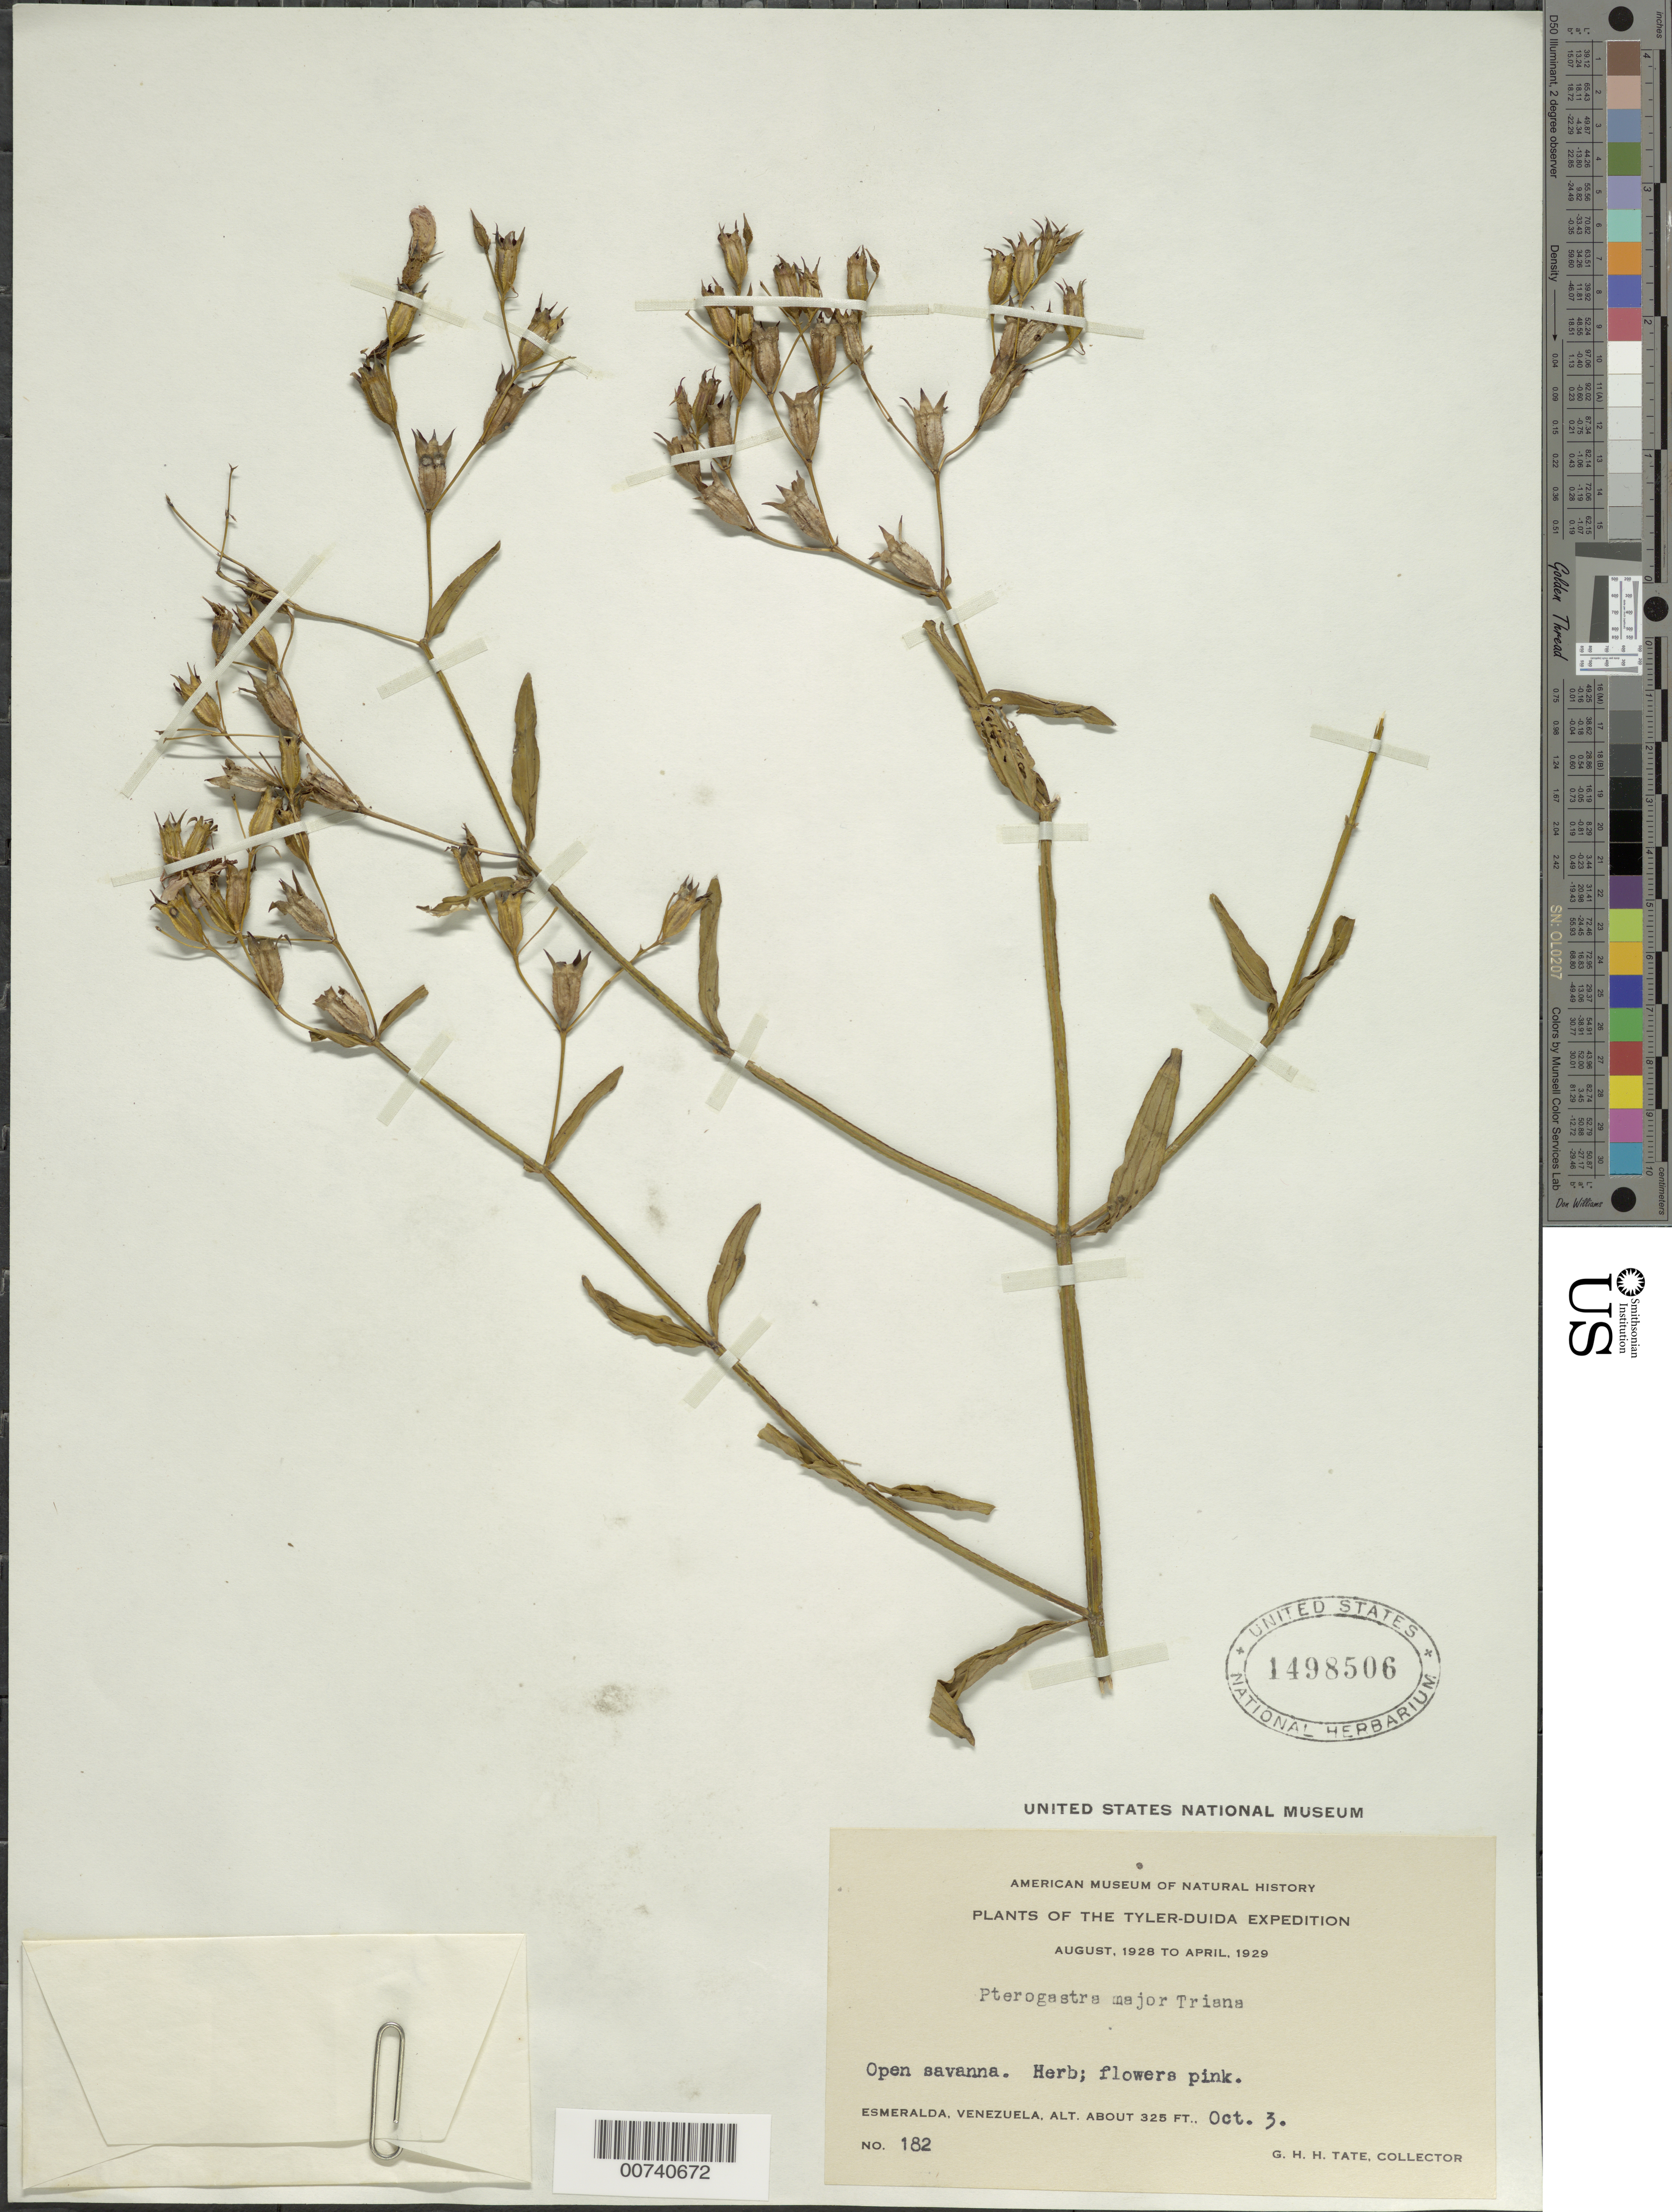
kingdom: Plantae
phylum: Tracheophyta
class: Magnoliopsida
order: Myrtales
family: Melastomataceae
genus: Pterogastra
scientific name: Pterogastra divaricata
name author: (Bonpl.) Naudin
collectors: G. H. H.Tate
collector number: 182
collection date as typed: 3-Oct-28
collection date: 1928-10-03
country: Venezuela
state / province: Amazonas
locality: Esmeralda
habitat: Open savanna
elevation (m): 99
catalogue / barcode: US 1498506